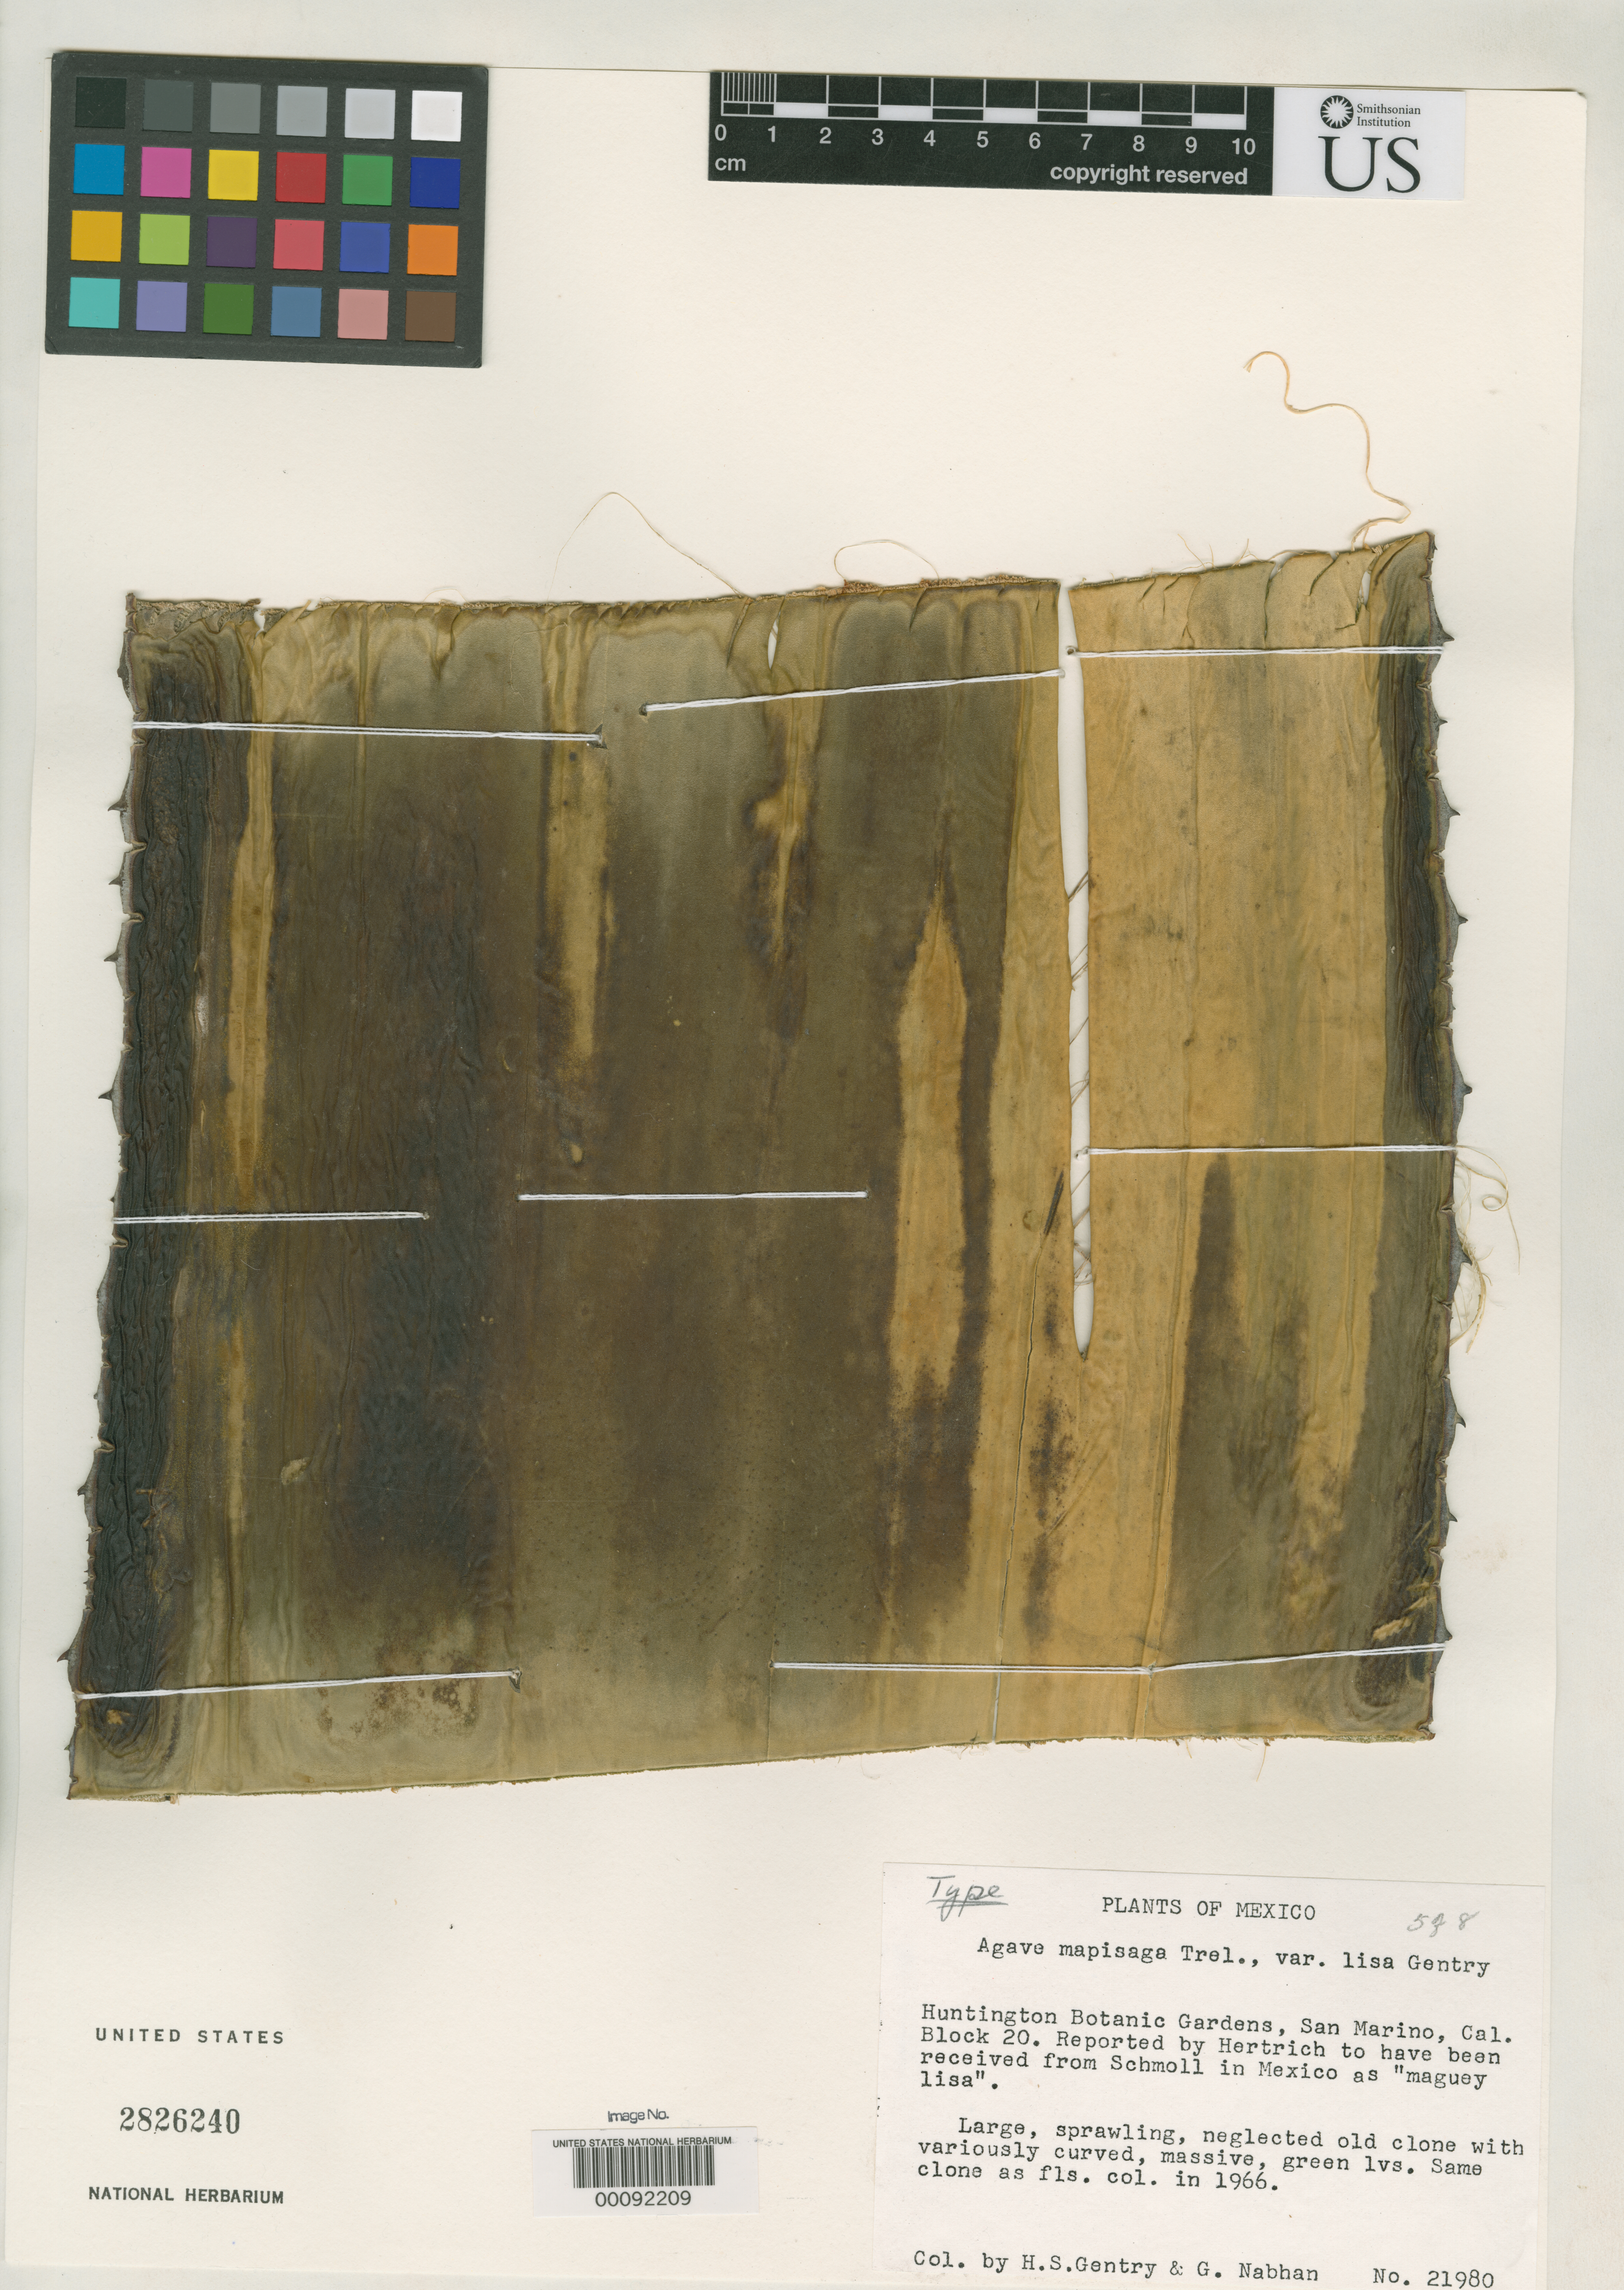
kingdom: Plantae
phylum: Tracheophyta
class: Liliopsida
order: Asparagales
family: Asparagaceae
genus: Agave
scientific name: Agave mapisaga var. lisa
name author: Gentry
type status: Holotype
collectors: H. S. Gentry & G. Nabhan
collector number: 21980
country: Mexico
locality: E of Monserrat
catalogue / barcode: US 2826240